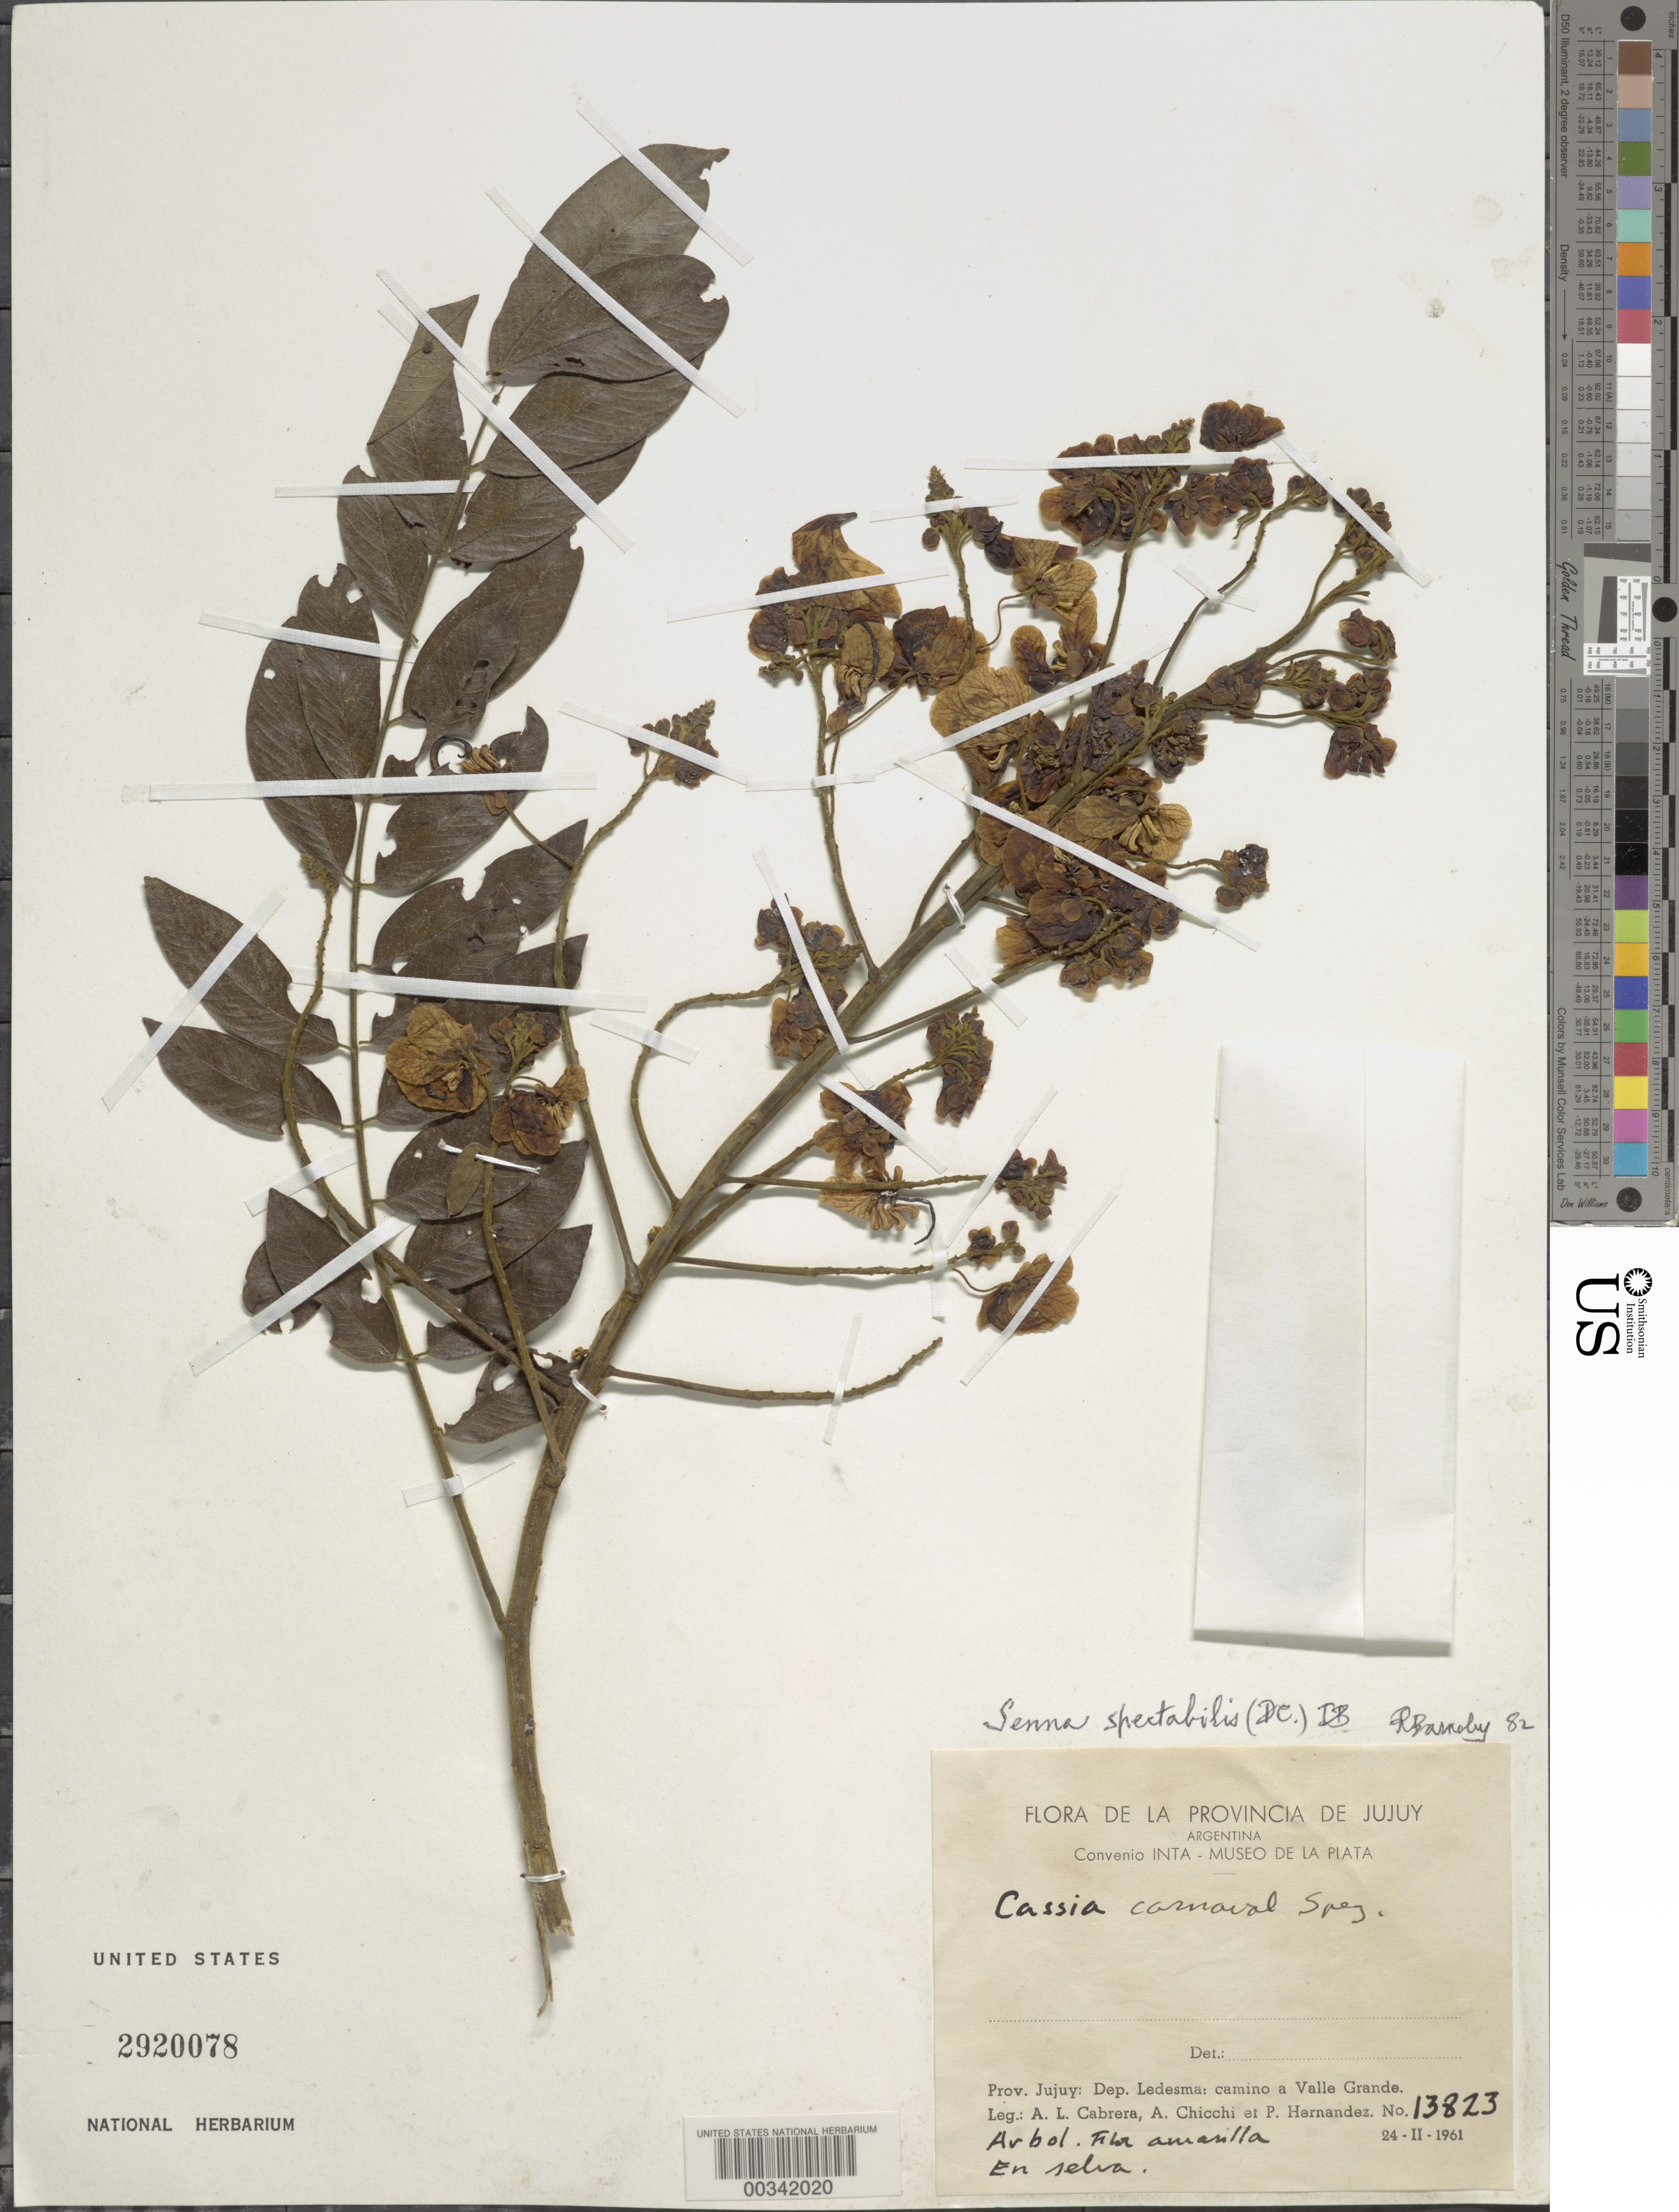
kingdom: Plantae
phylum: Tracheophyta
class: Magnoliopsida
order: Fabales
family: Fabaceae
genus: Senna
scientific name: Senna spectabilis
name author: (DC.) H.S. Irwin & Barneby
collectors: A. L. Cabrera, A. Chicchi & P. Hernandez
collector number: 13823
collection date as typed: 21 Feb 1961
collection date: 1961-02-21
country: Argentina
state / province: Jujuy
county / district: Ledesma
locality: Camino a Valle Grande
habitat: Forest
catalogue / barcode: US 2920078